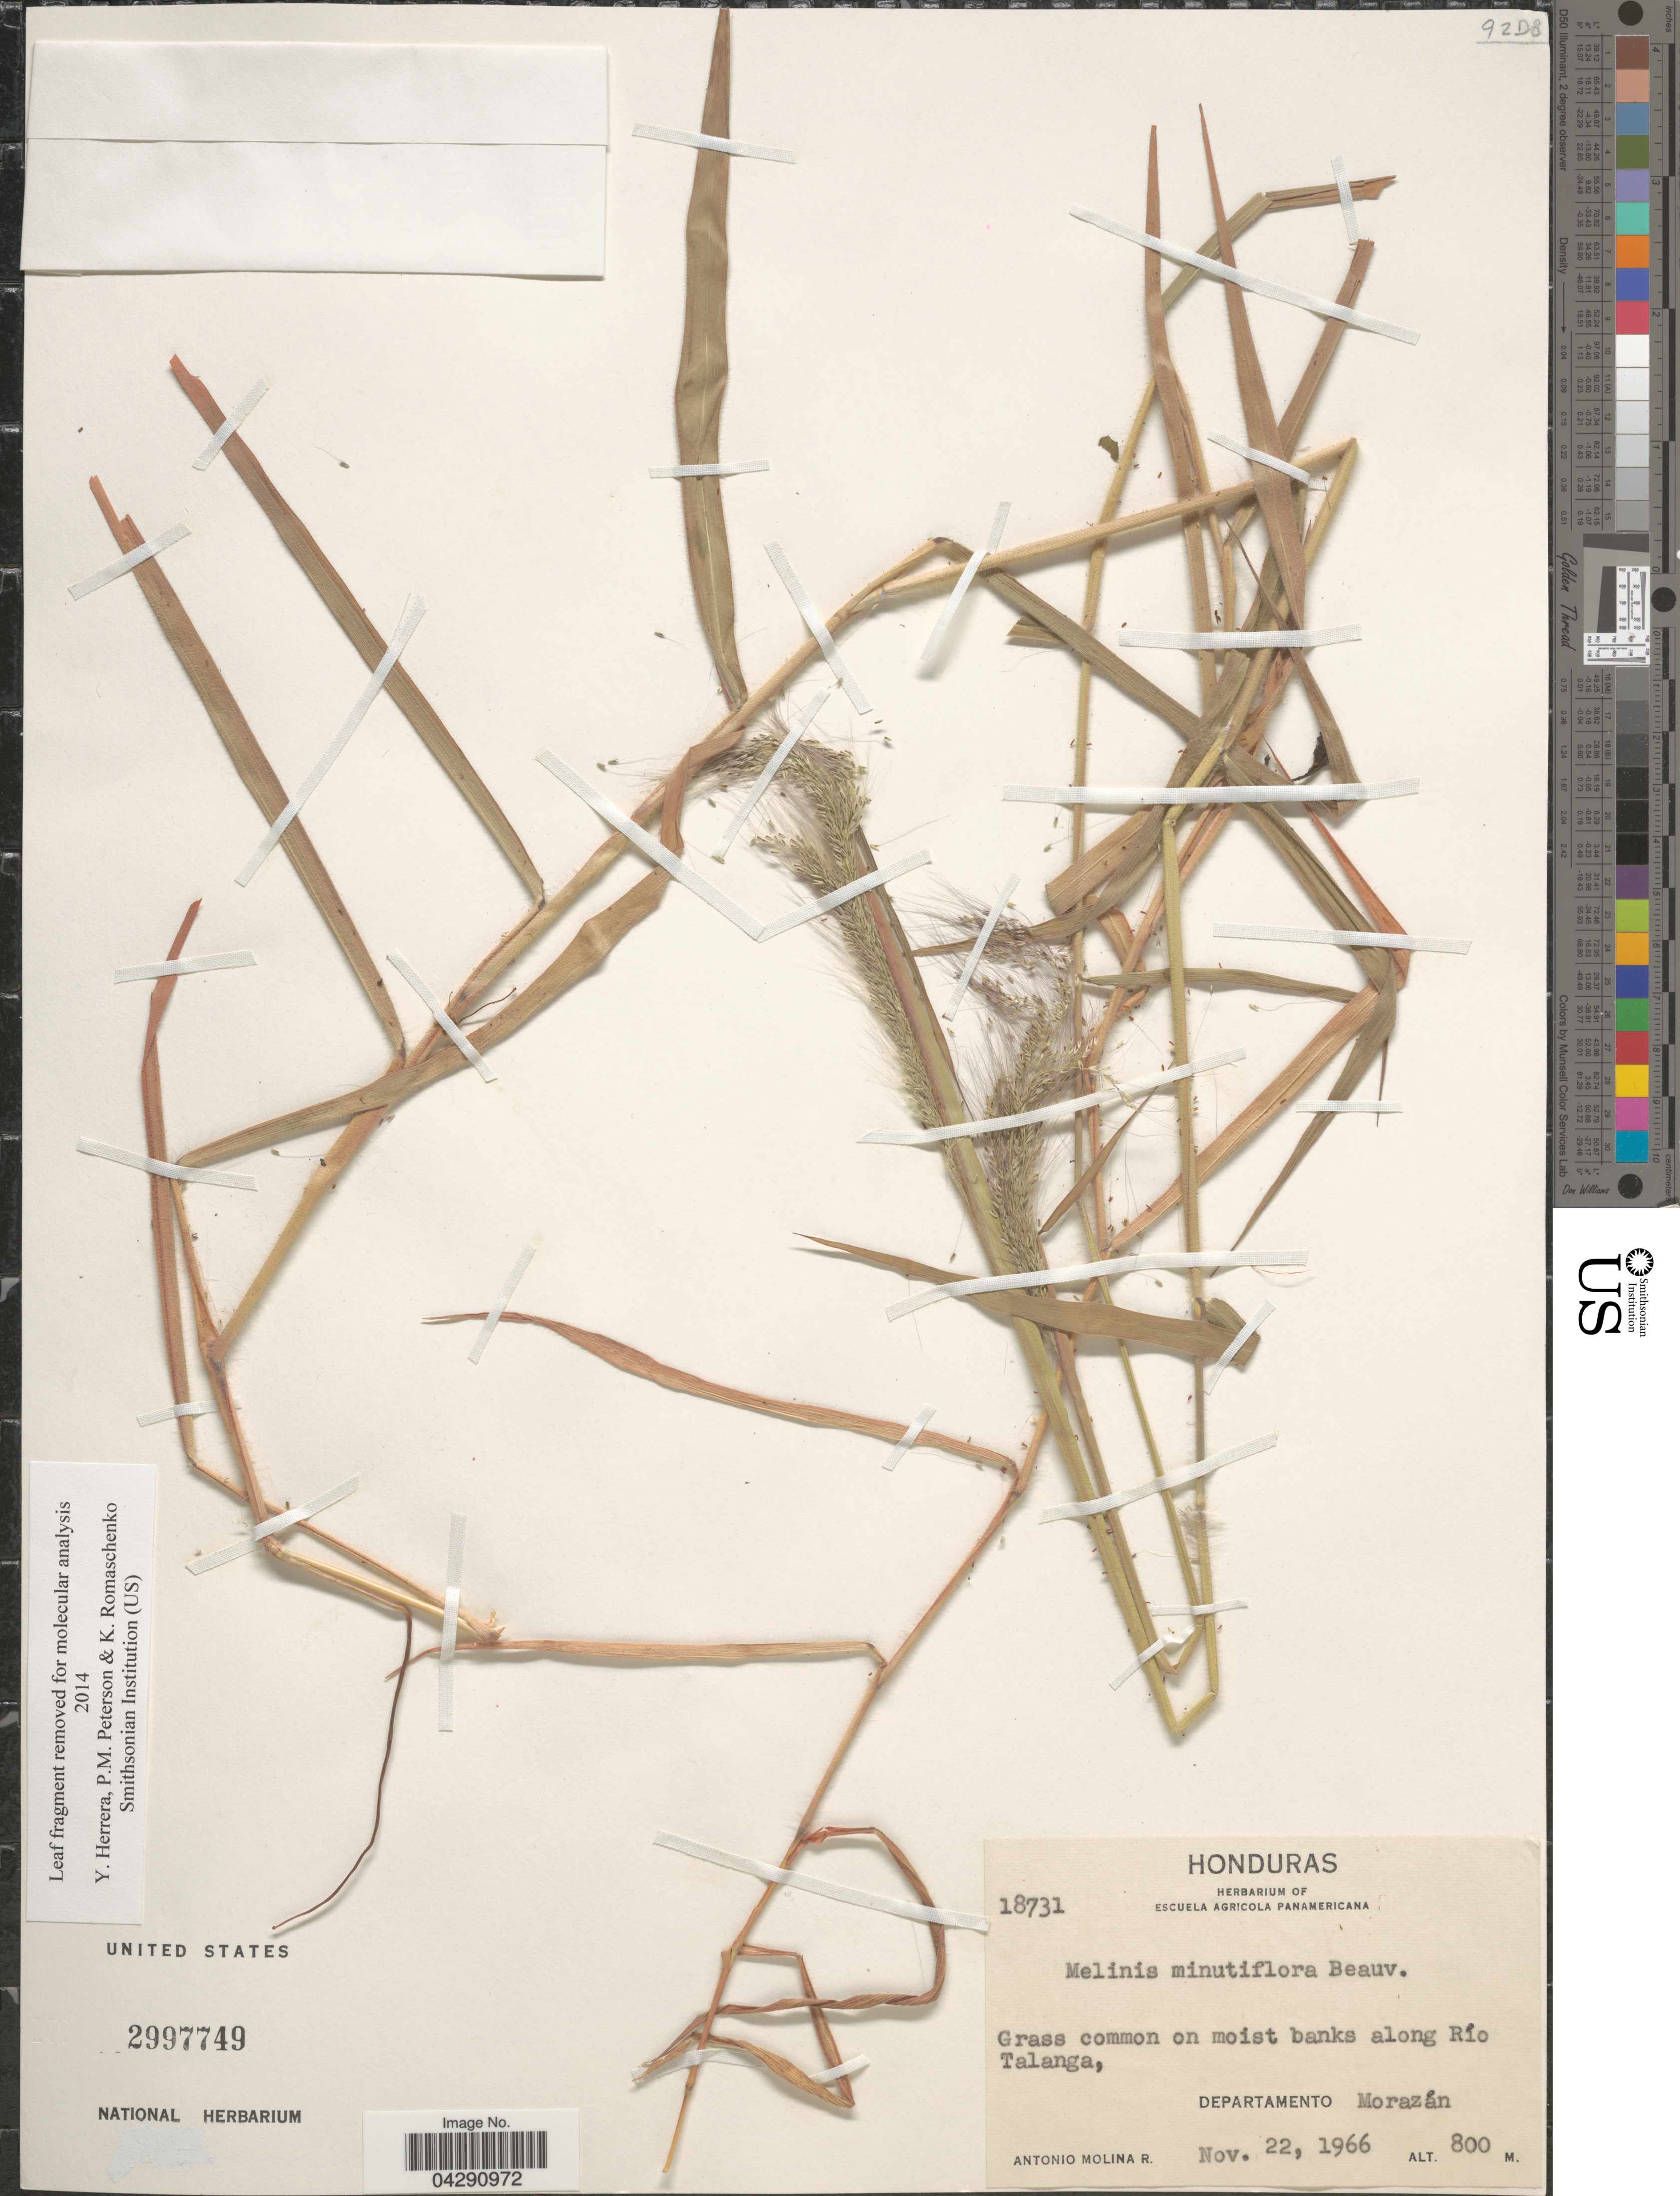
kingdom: Plantae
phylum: Tracheophyta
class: Liliopsida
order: Poales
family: Poaceae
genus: Melinis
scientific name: Melinis minutiflora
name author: P. Beauv.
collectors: A. Molina R.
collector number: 18731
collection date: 1966-11-22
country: Honduras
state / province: Fco. Morazán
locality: Along Río Talanga, Departamento Morazán.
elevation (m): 800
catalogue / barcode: US 2997749